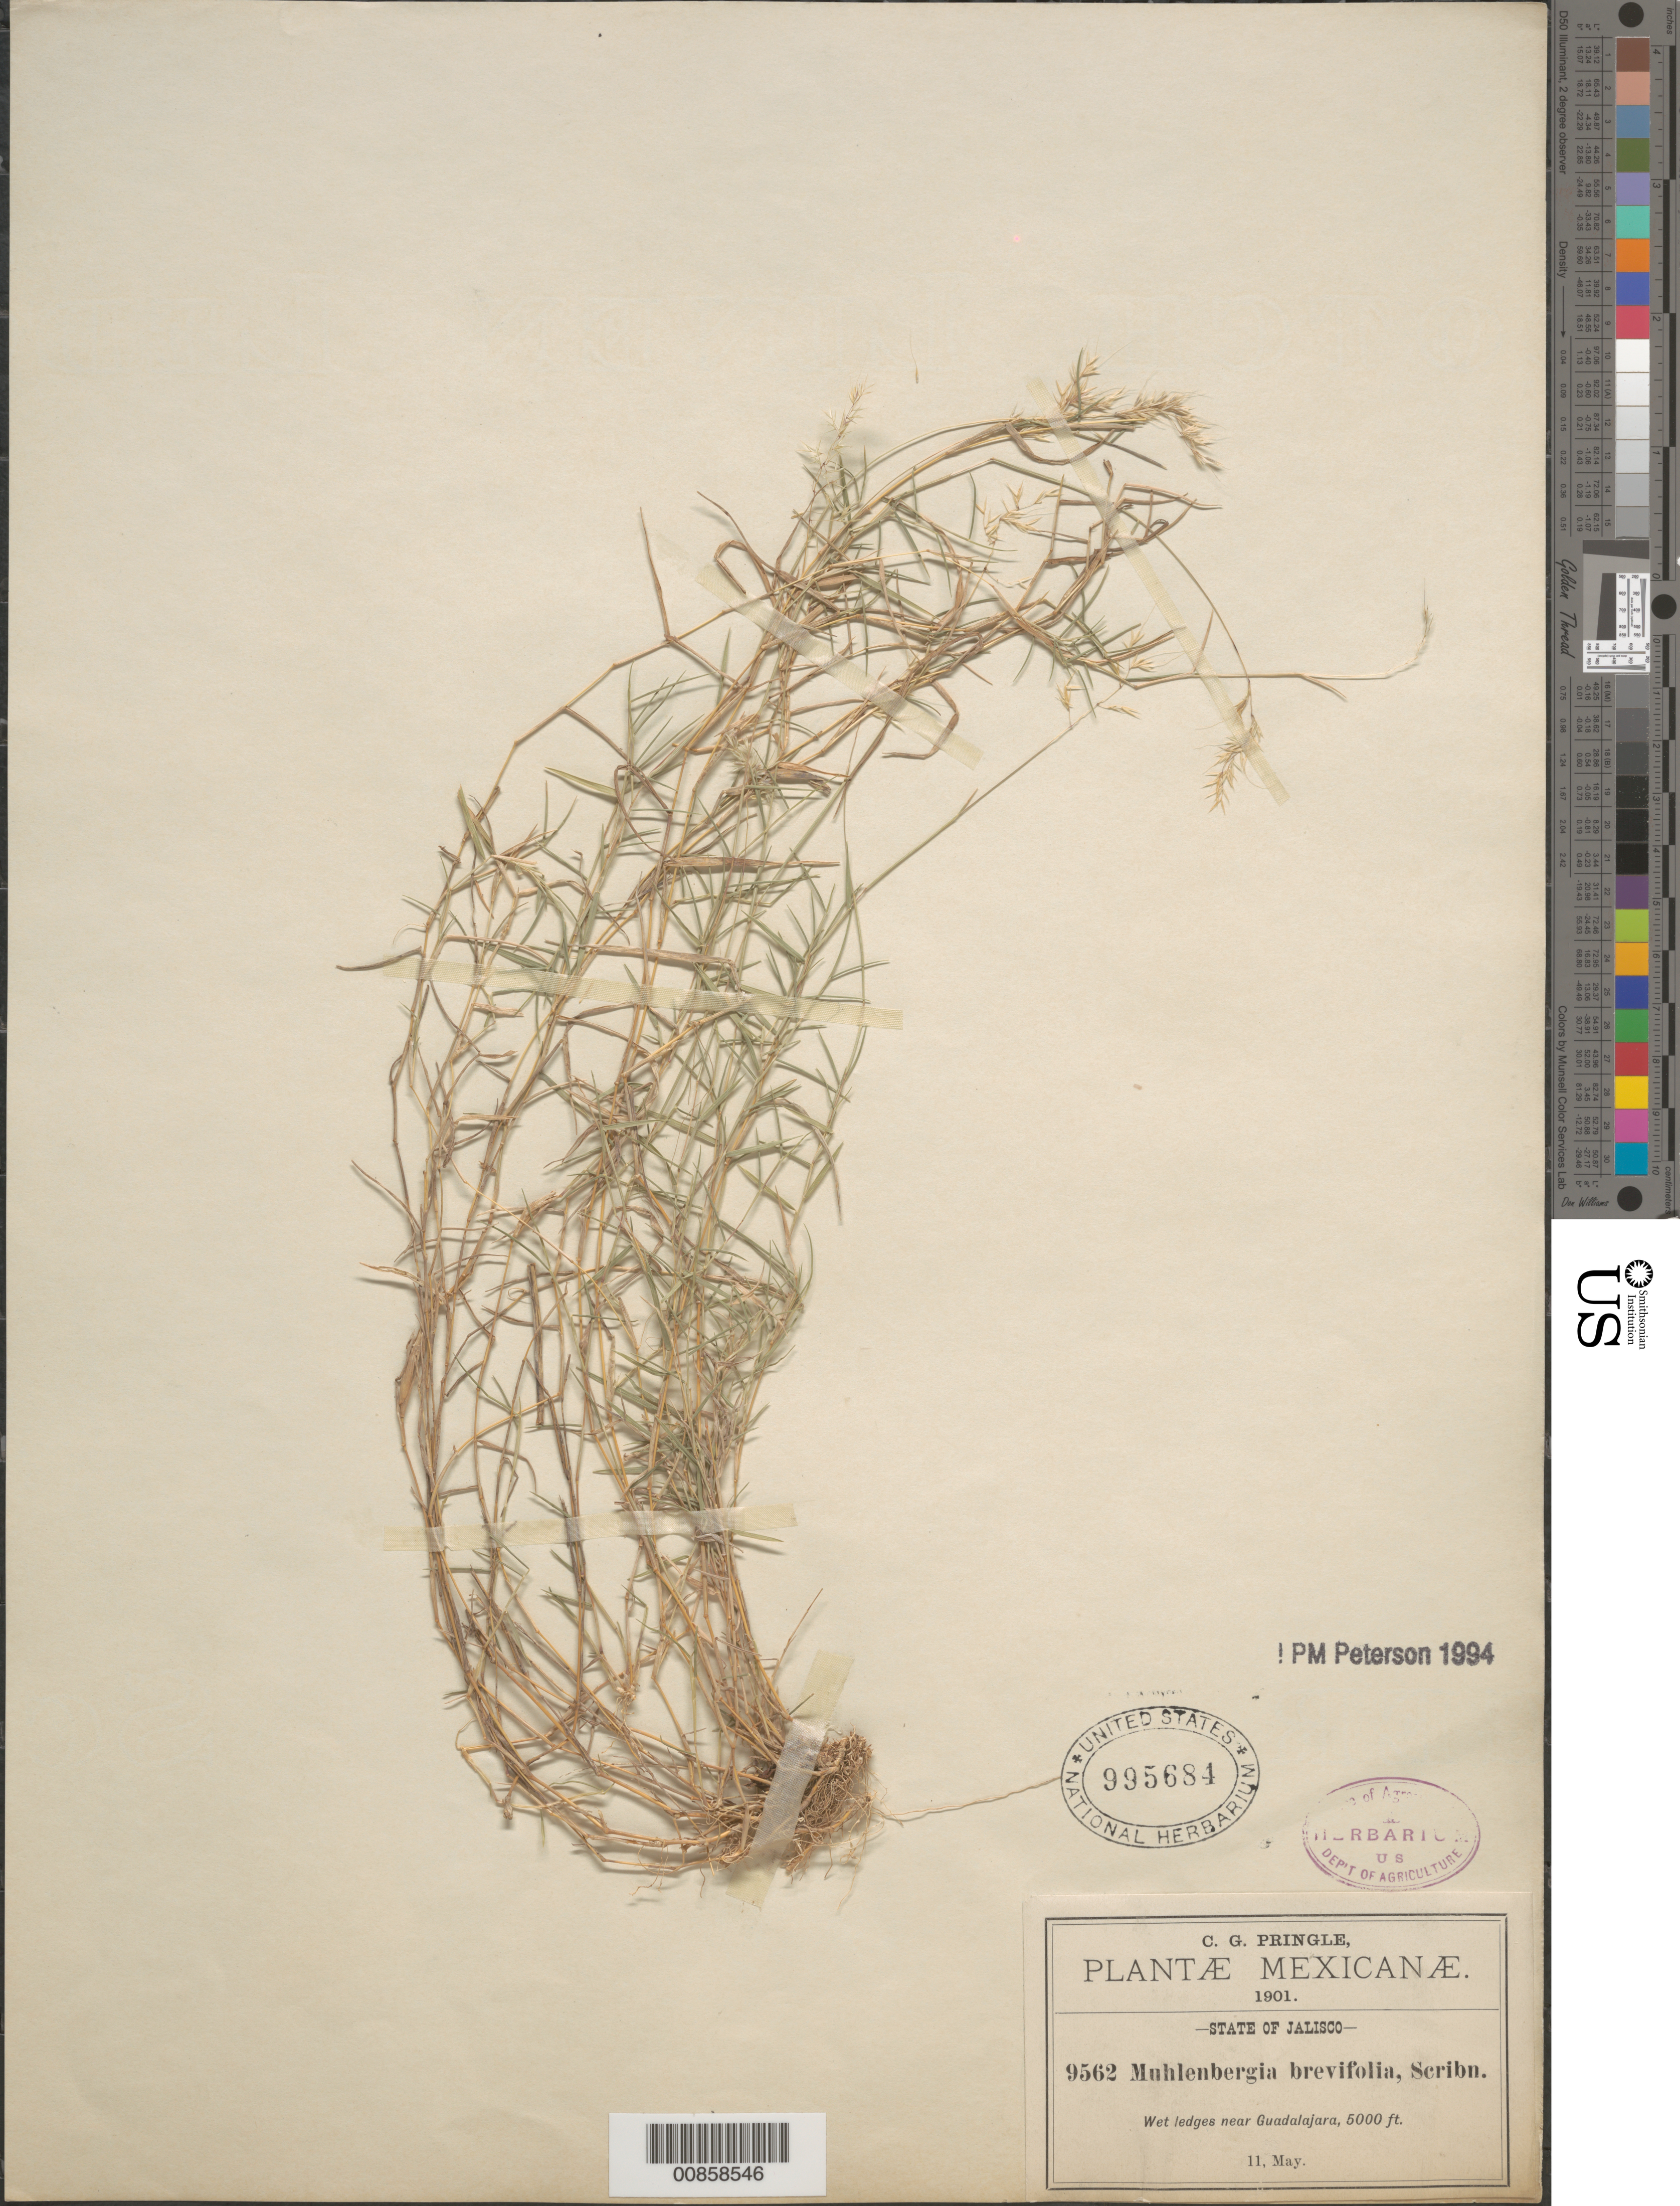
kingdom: Plantae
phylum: Tracheophyta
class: Liliopsida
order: Poales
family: Poaceae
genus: Muhlenbergia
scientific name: Muhlenbergia brevifolia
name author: Scribn. ex W.J. Beal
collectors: C. G. Pringle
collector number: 9562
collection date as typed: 21 May 1890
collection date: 1890-05-21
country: Mexico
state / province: Jalisco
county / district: Guadalajara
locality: Hillsides near Guadalajara, mpio. Guadalajara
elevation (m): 1600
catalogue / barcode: US 995684